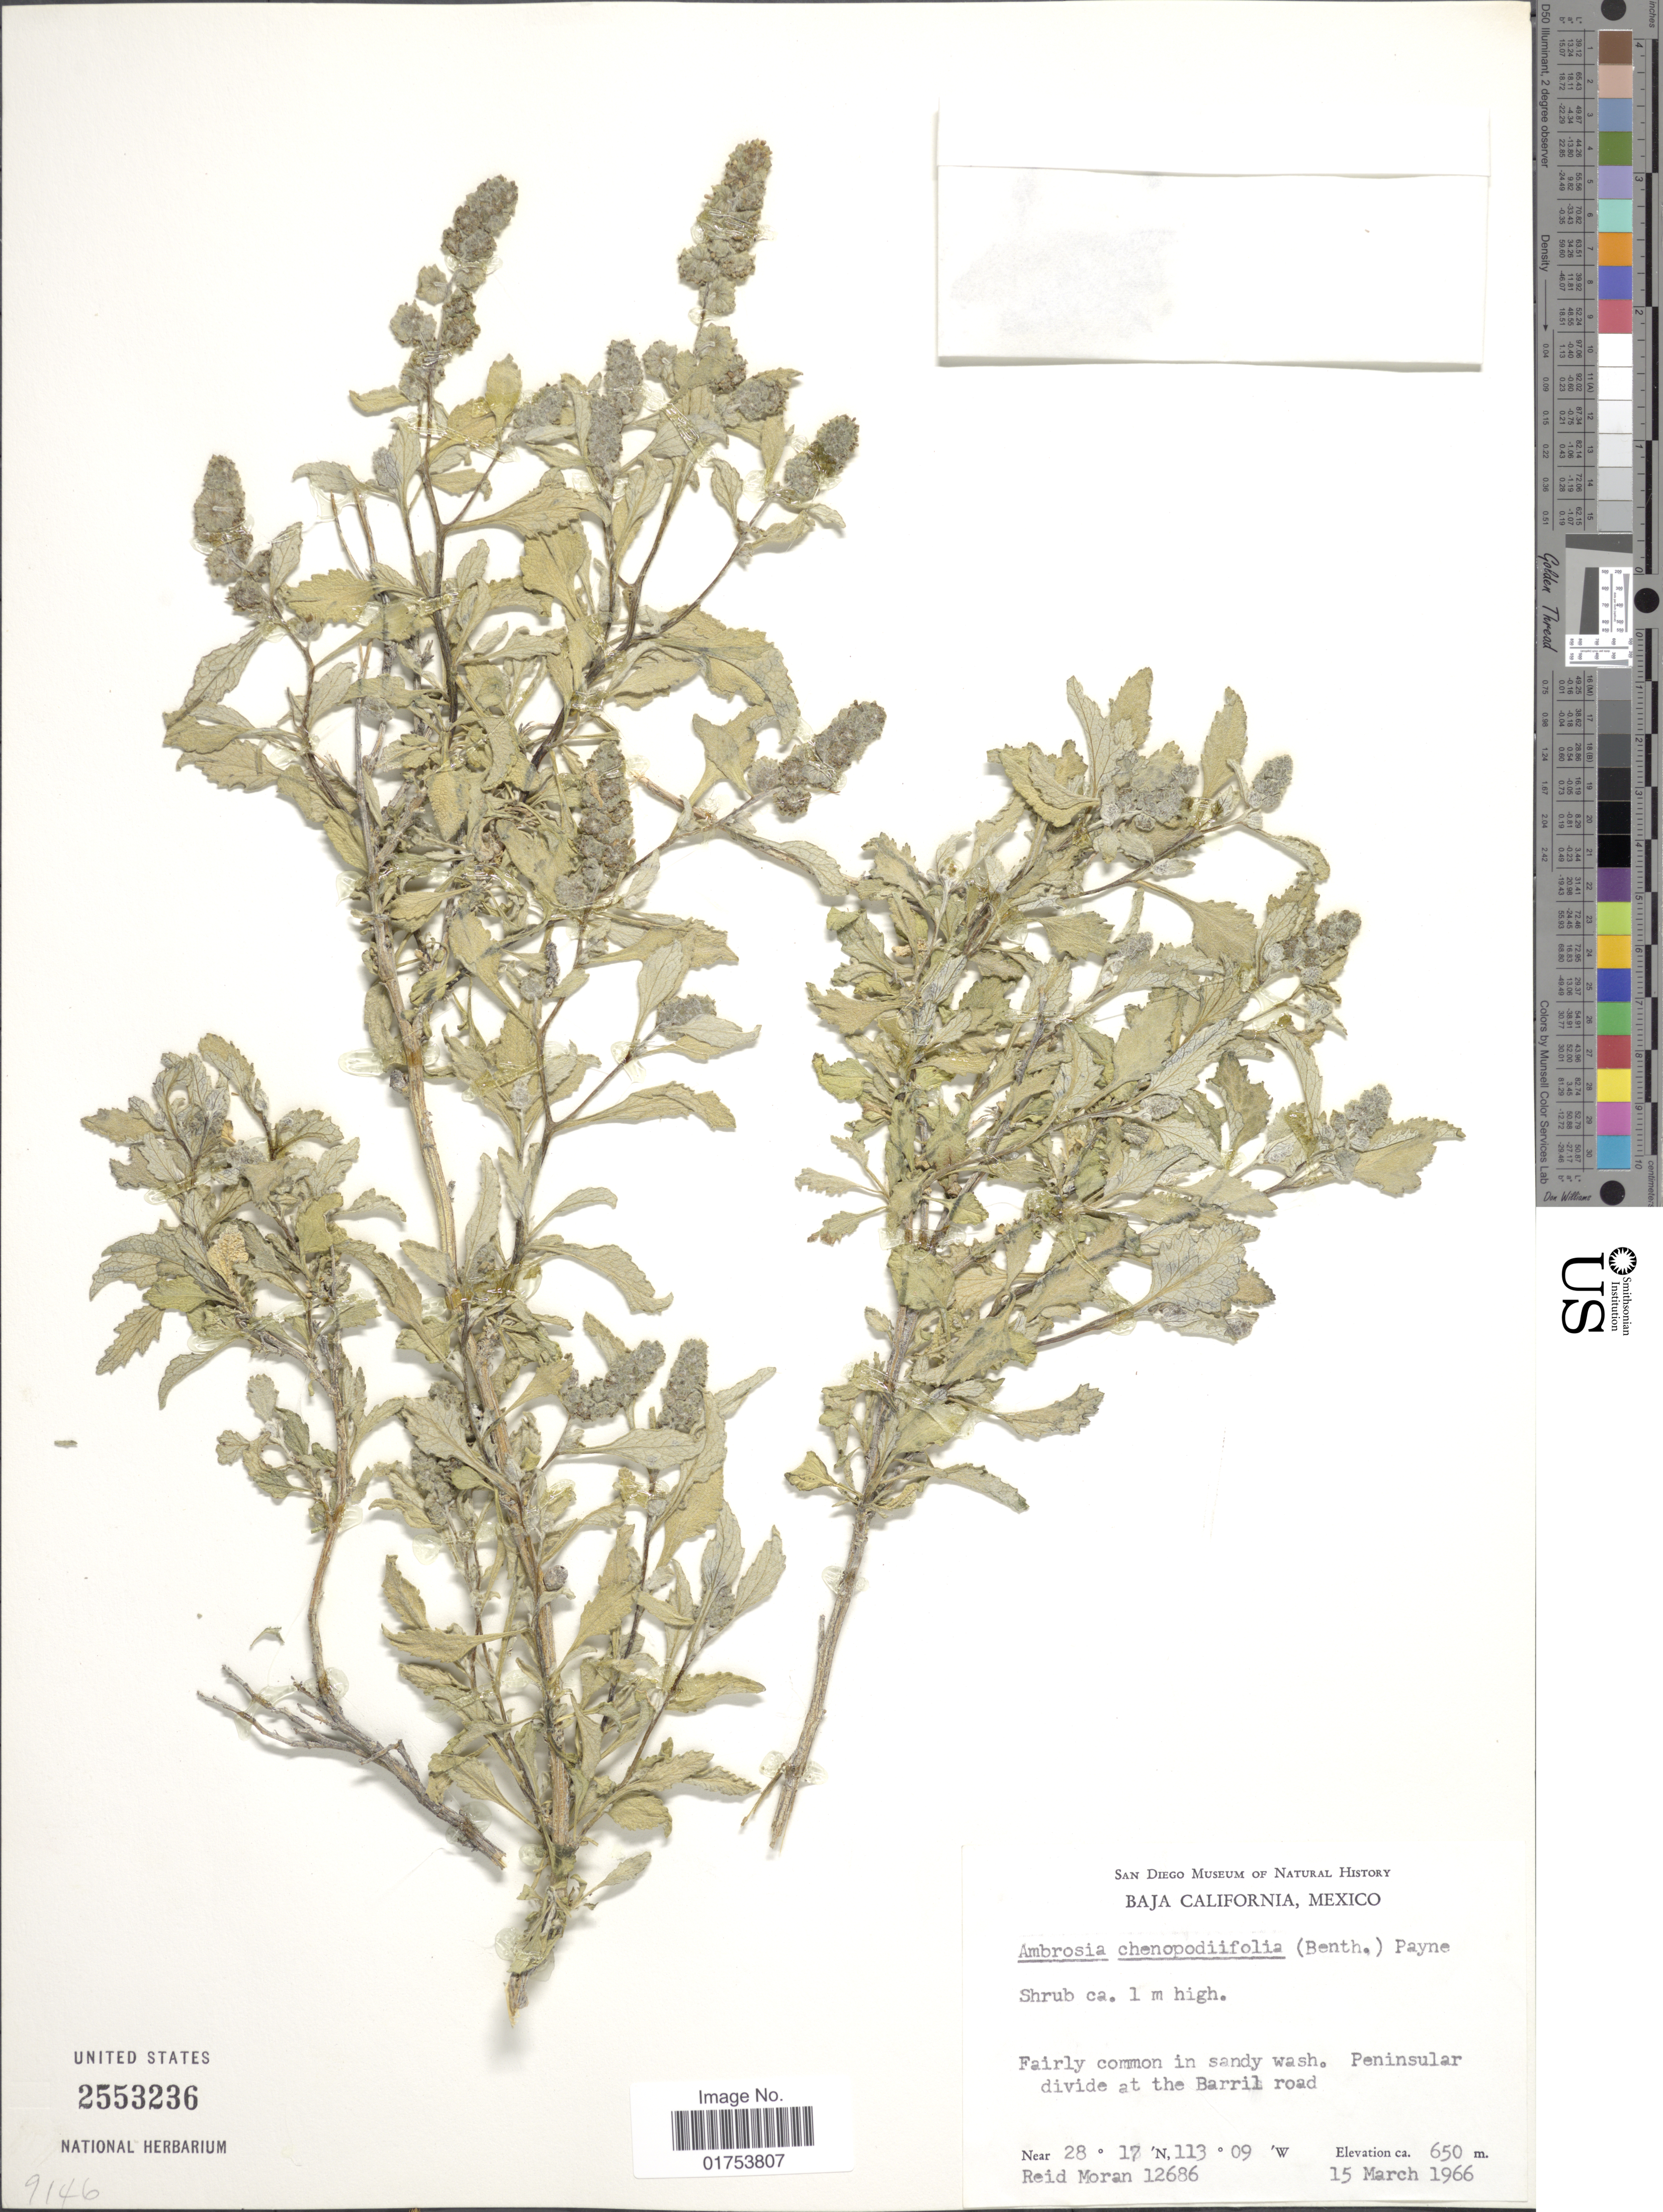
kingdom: Plantae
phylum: Tracheophyta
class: Magnoliopsida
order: Asterales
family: Asteraceae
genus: Ambrosia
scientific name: Ambrosia chenopodiifolia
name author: (Benth.) W.W.Payne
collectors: R. V. Moran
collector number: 12686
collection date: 1966-03-15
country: Mexico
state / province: Baja California Norte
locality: Peninsular divide at the Barril road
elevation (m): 650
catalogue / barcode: US 2553236